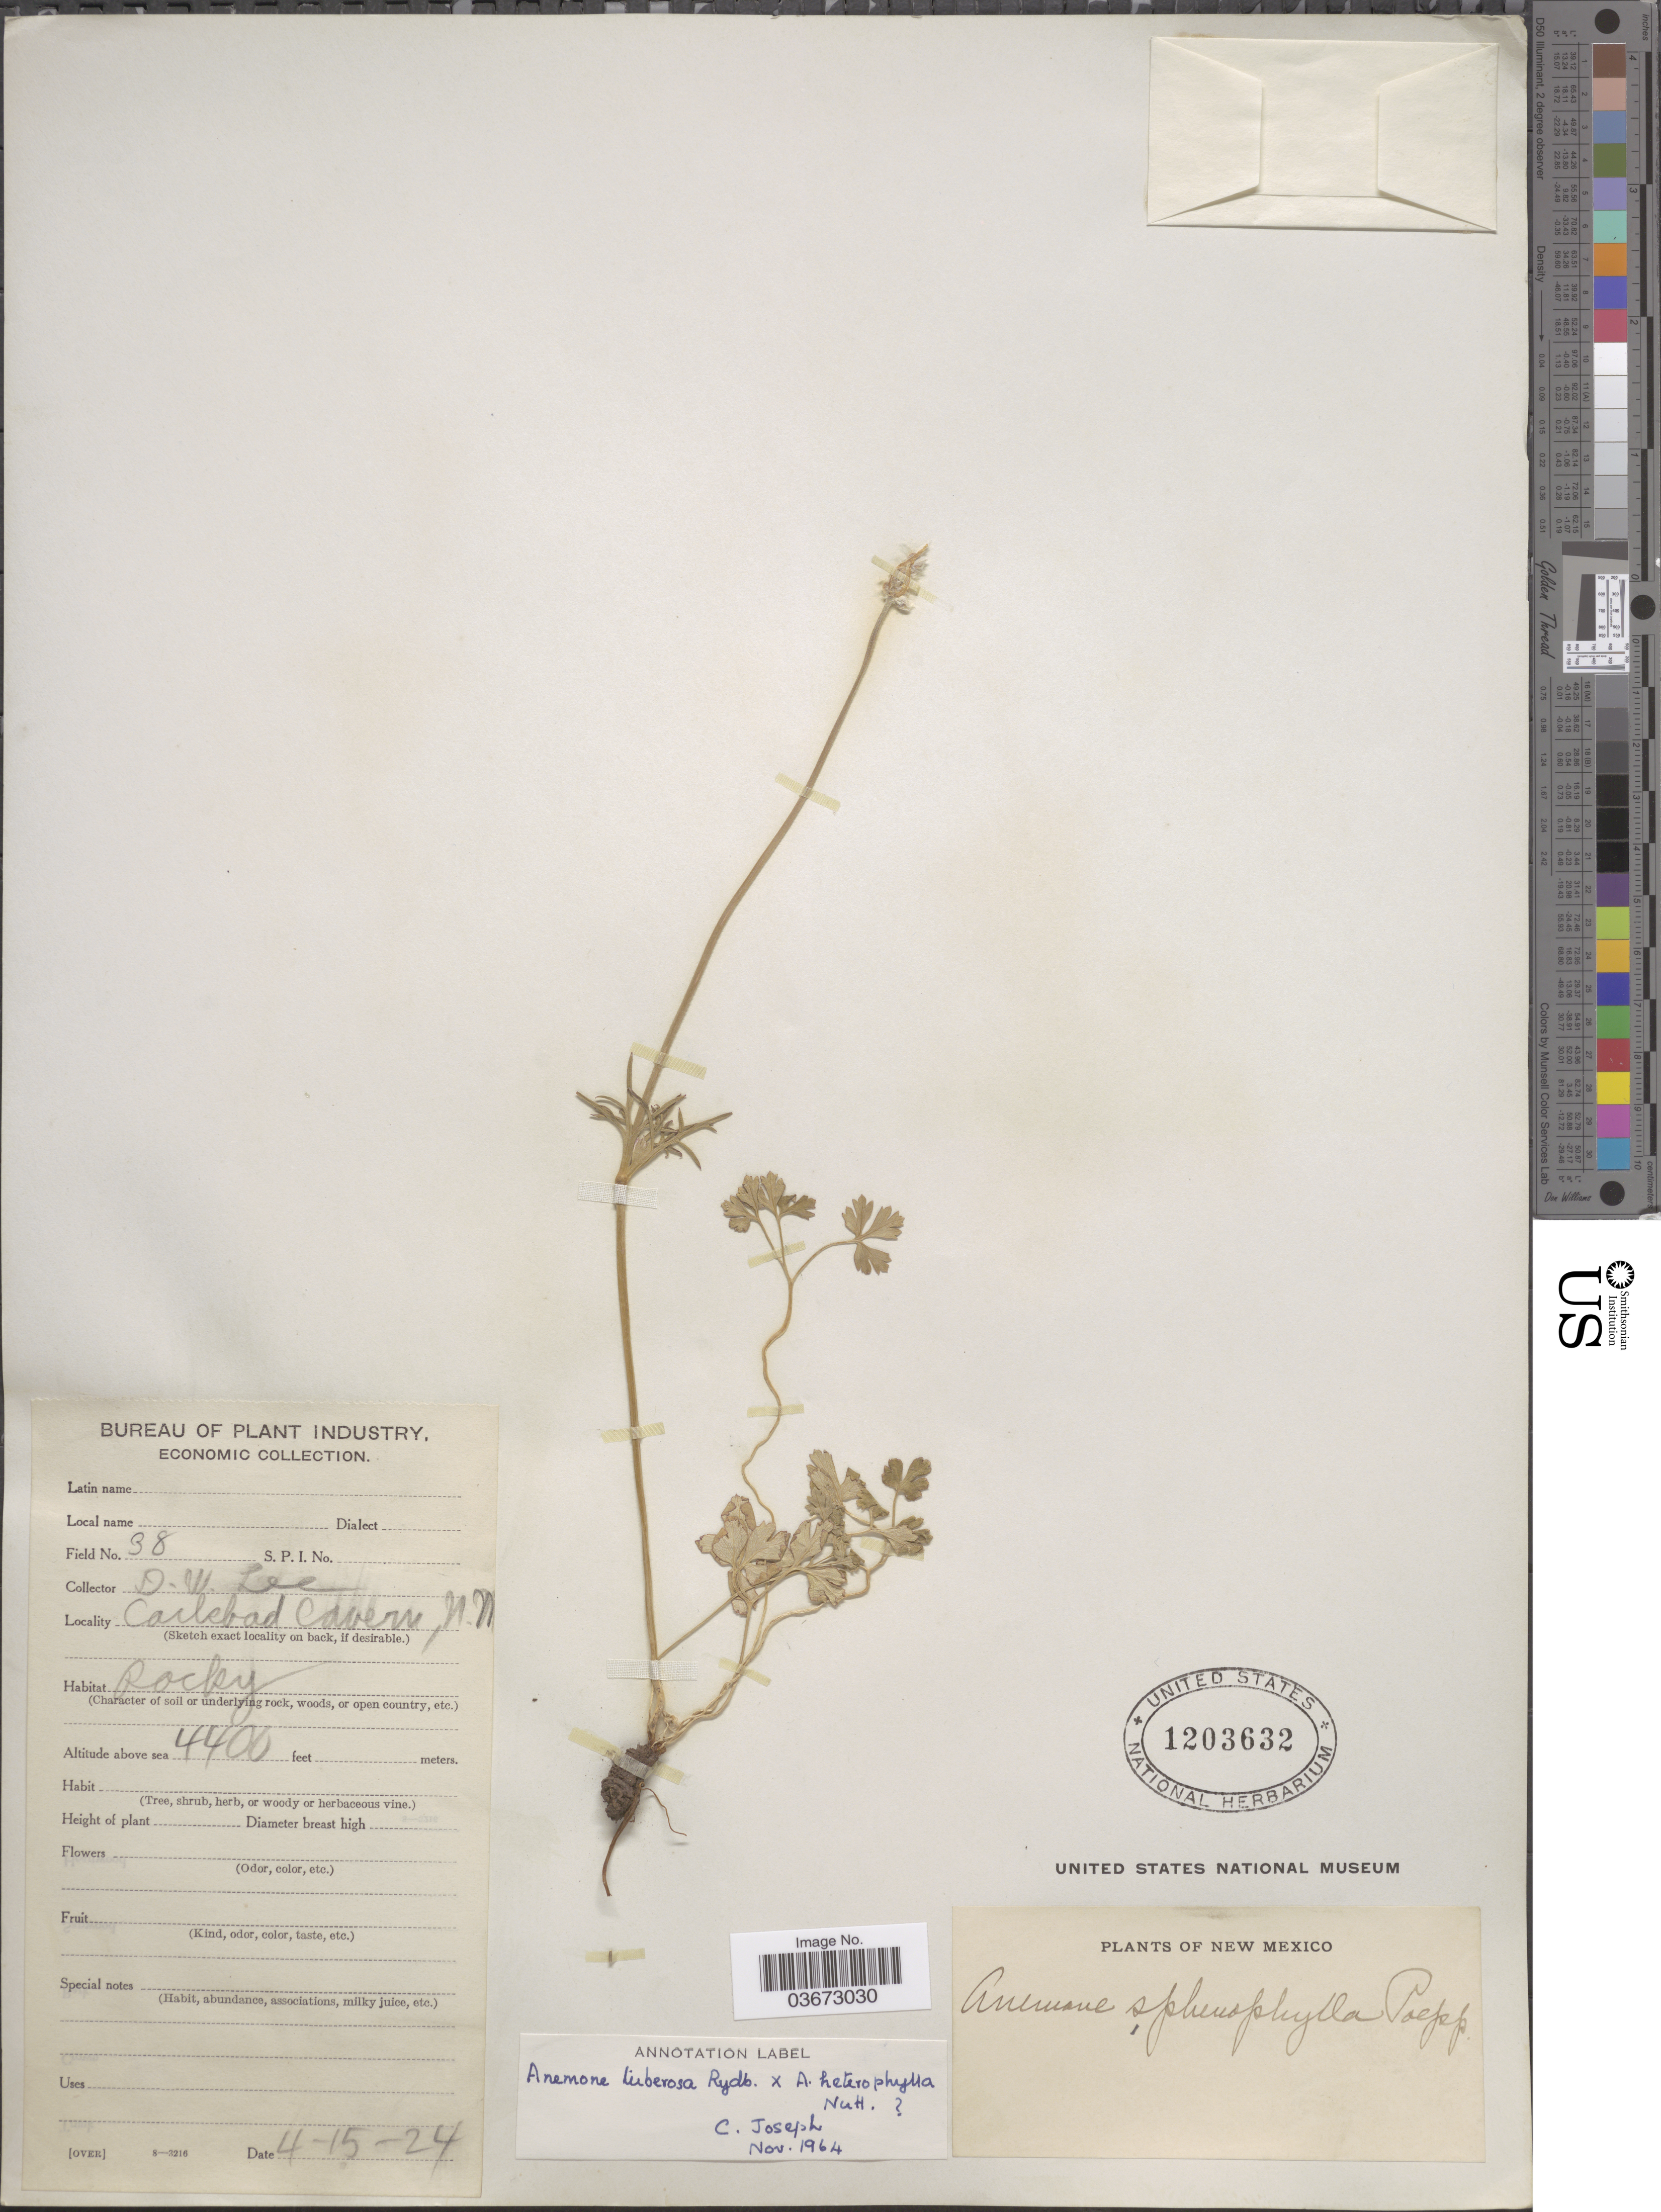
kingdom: Plantae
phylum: Tracheophyta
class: Magnoliopsida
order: Ranunculales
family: Ranunculaceae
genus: Anemone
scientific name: Anemone tuberosa x A. heterophylla Nutt. & Alph. Wood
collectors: D. Lee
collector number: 38?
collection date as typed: Transcribed d/m/y: 15/4/24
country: United States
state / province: New Mexico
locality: Carlsbad Cavern.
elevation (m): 1341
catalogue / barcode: US 1203632